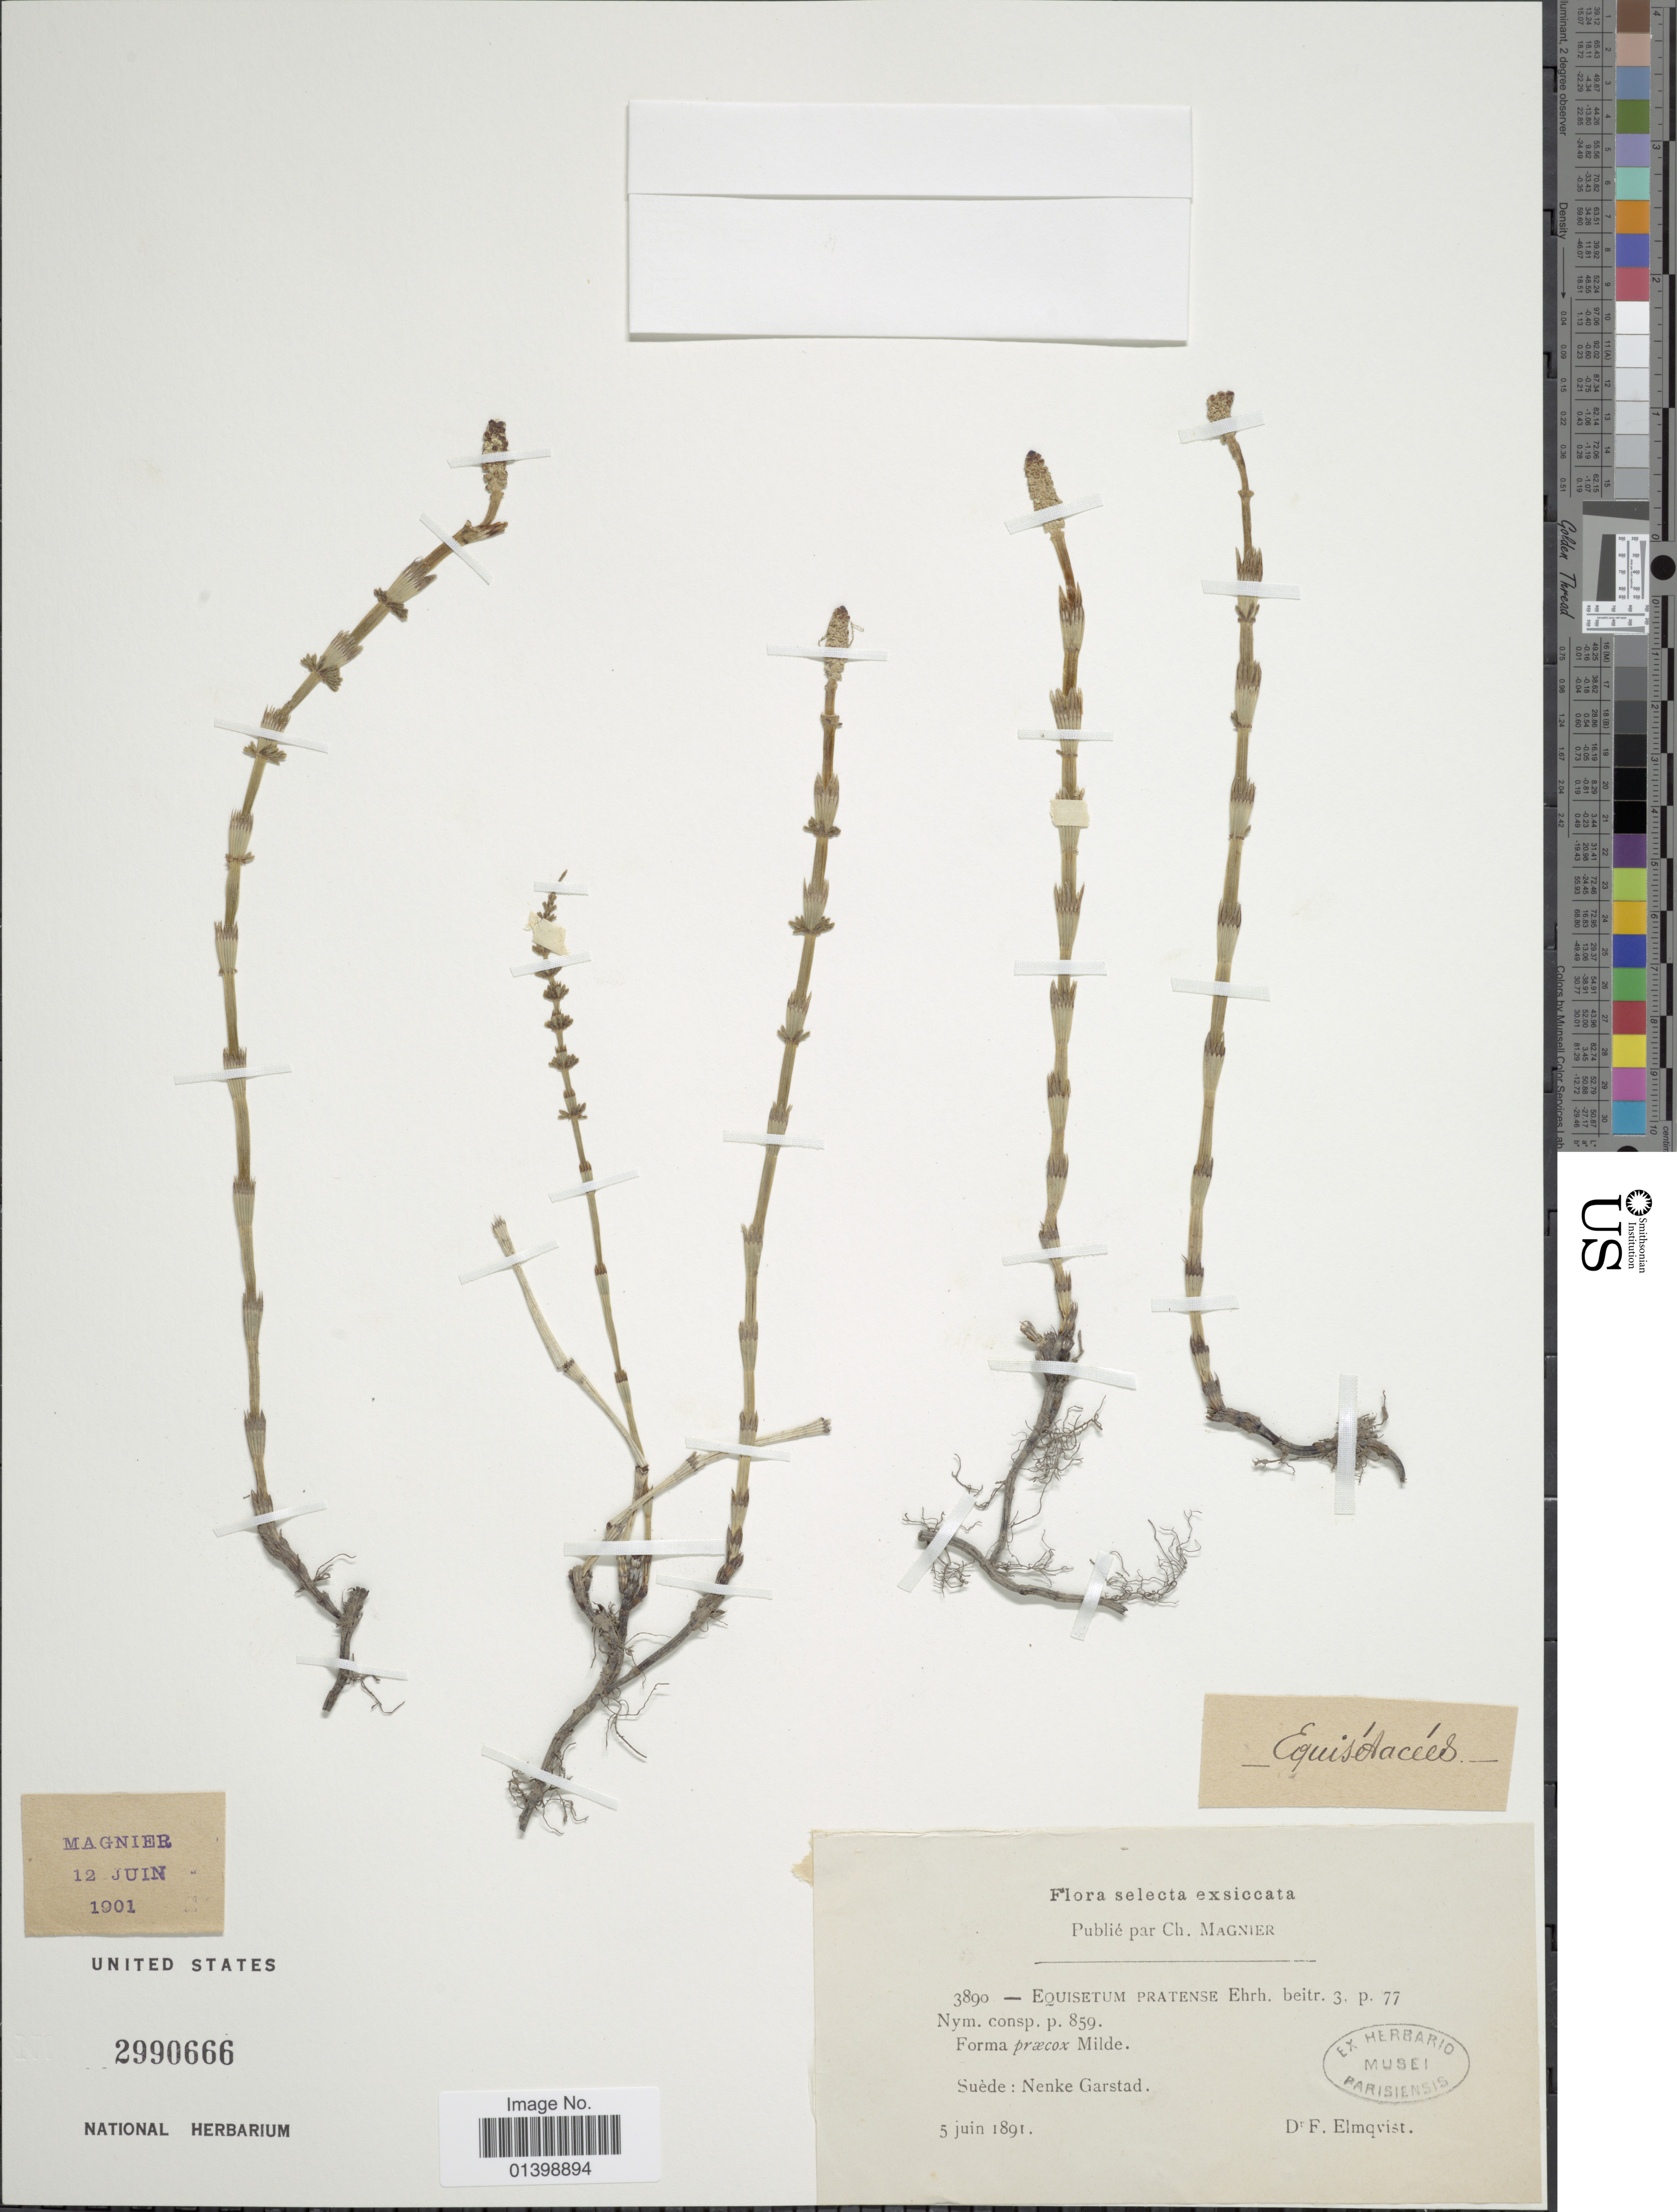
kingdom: Plantae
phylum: Tracheophyta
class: Polypodiopsida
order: Equisetales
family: Equisetaceae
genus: Equisetum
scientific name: Equisetum pratense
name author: Ehrh.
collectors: F. Elmquist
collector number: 3890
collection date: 1891-06-05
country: Sweden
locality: Suède: Nenke Garstad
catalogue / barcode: US 2990666